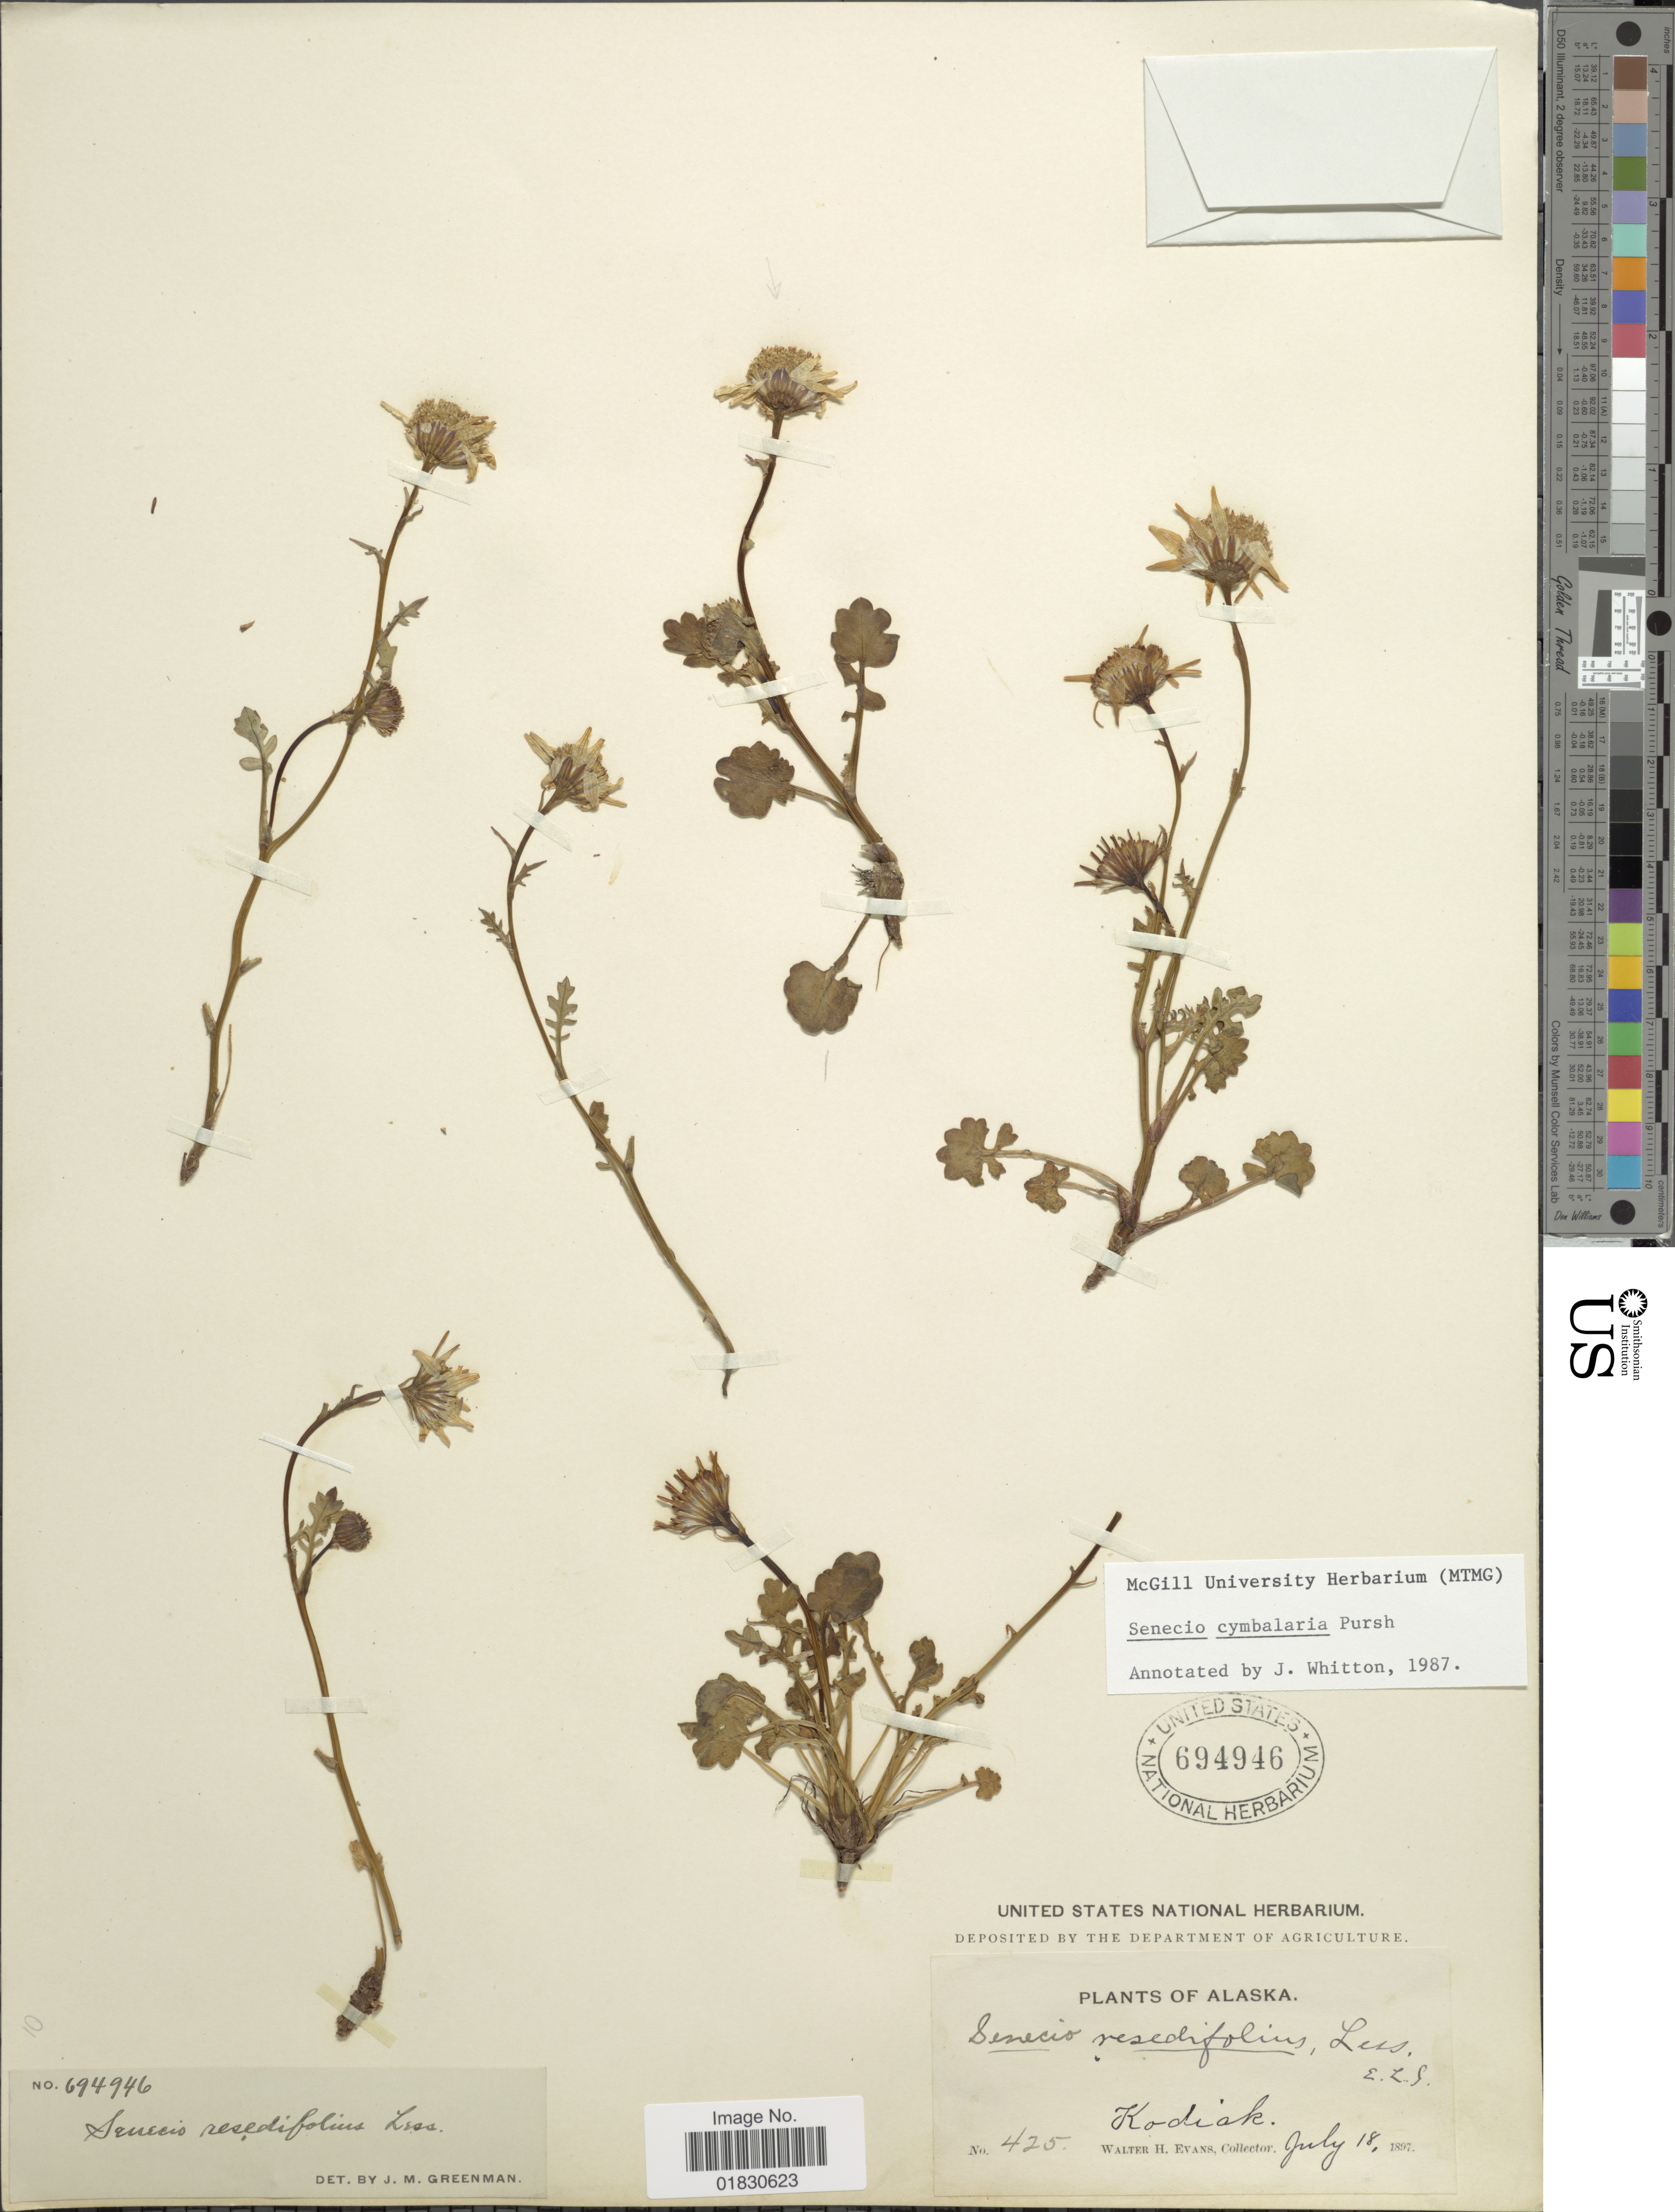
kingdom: Plantae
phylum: Tracheophyta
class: Magnoliopsida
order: Asterales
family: Asteraceae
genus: Packera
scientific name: Packera cymbalaria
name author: (Pursh) W.A. Weber & Á. Löve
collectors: W. H. Evans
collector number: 425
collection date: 1897-07-18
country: United States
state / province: Alaska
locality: Kodiak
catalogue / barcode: US 694946